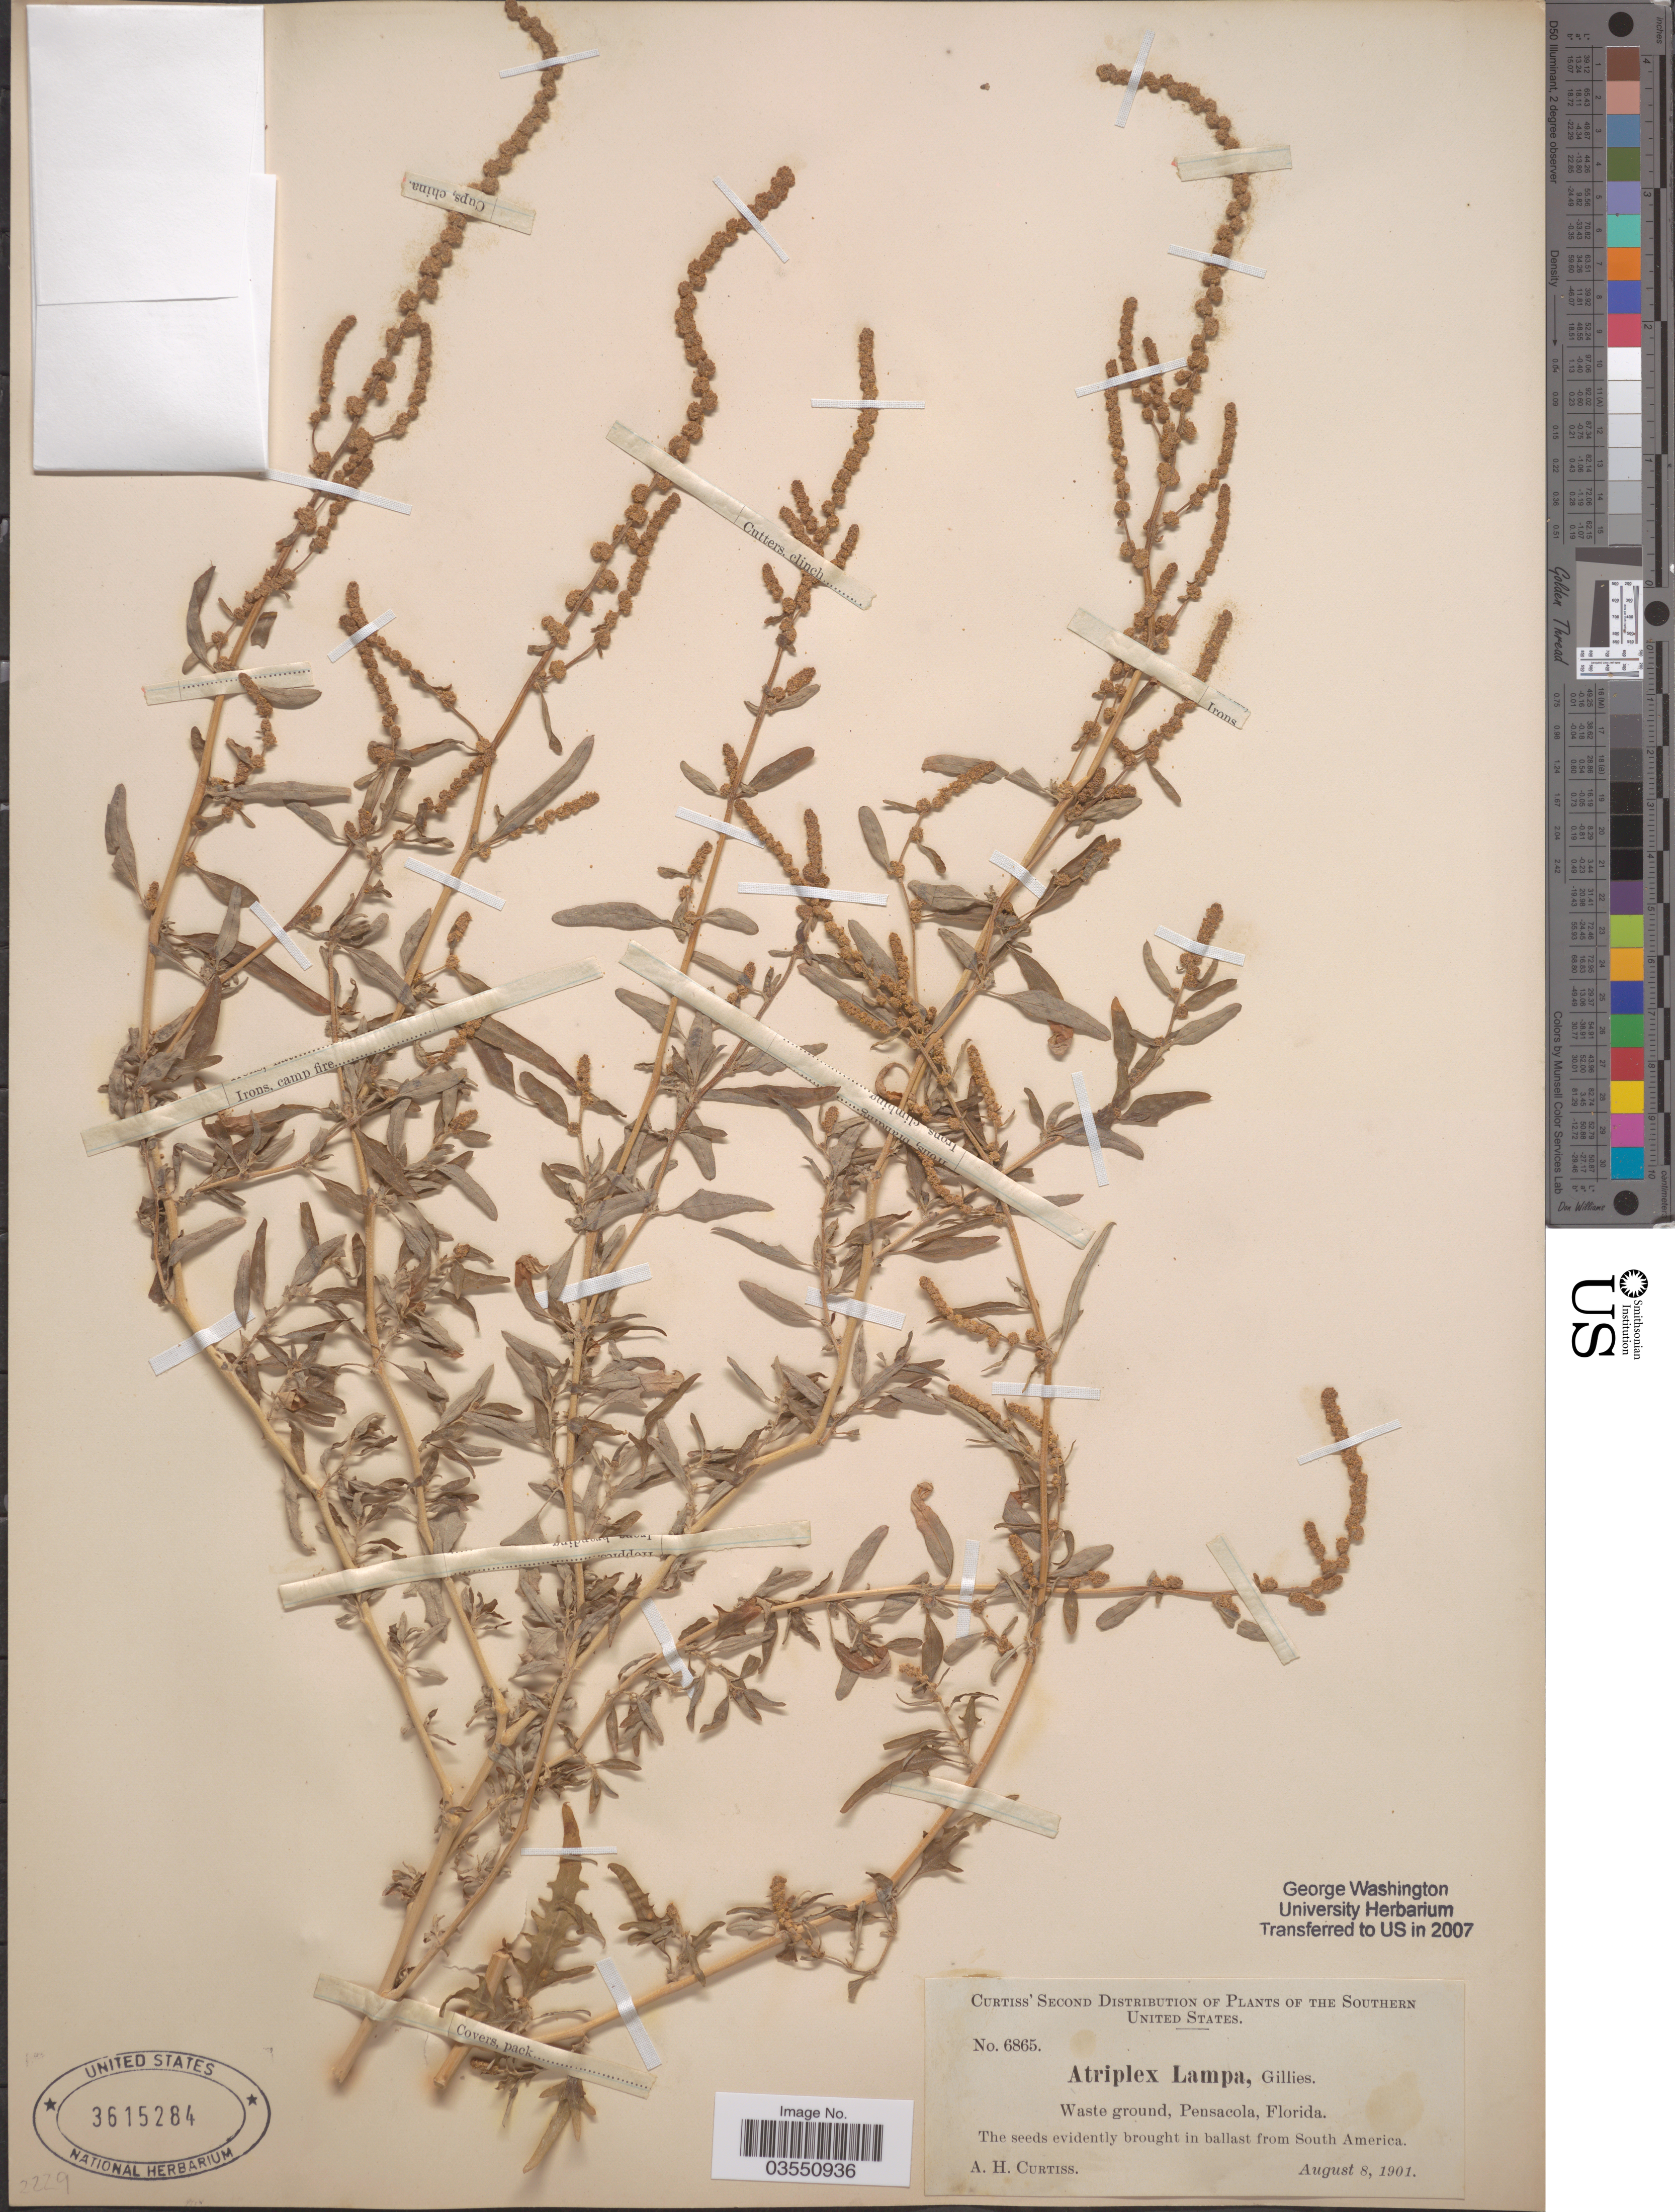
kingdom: Plantae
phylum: Tracheophyta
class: Magnoliopsida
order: Caryophyllales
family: Amaranthaceae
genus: Atriplex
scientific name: Atriplex lampa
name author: (Moq.) Gillies ex D. Dietr.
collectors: A. H. Curtiss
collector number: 6865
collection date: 1901-08-08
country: United States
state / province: Florida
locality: Southern United States. Pensacola.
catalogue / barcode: US 3615284